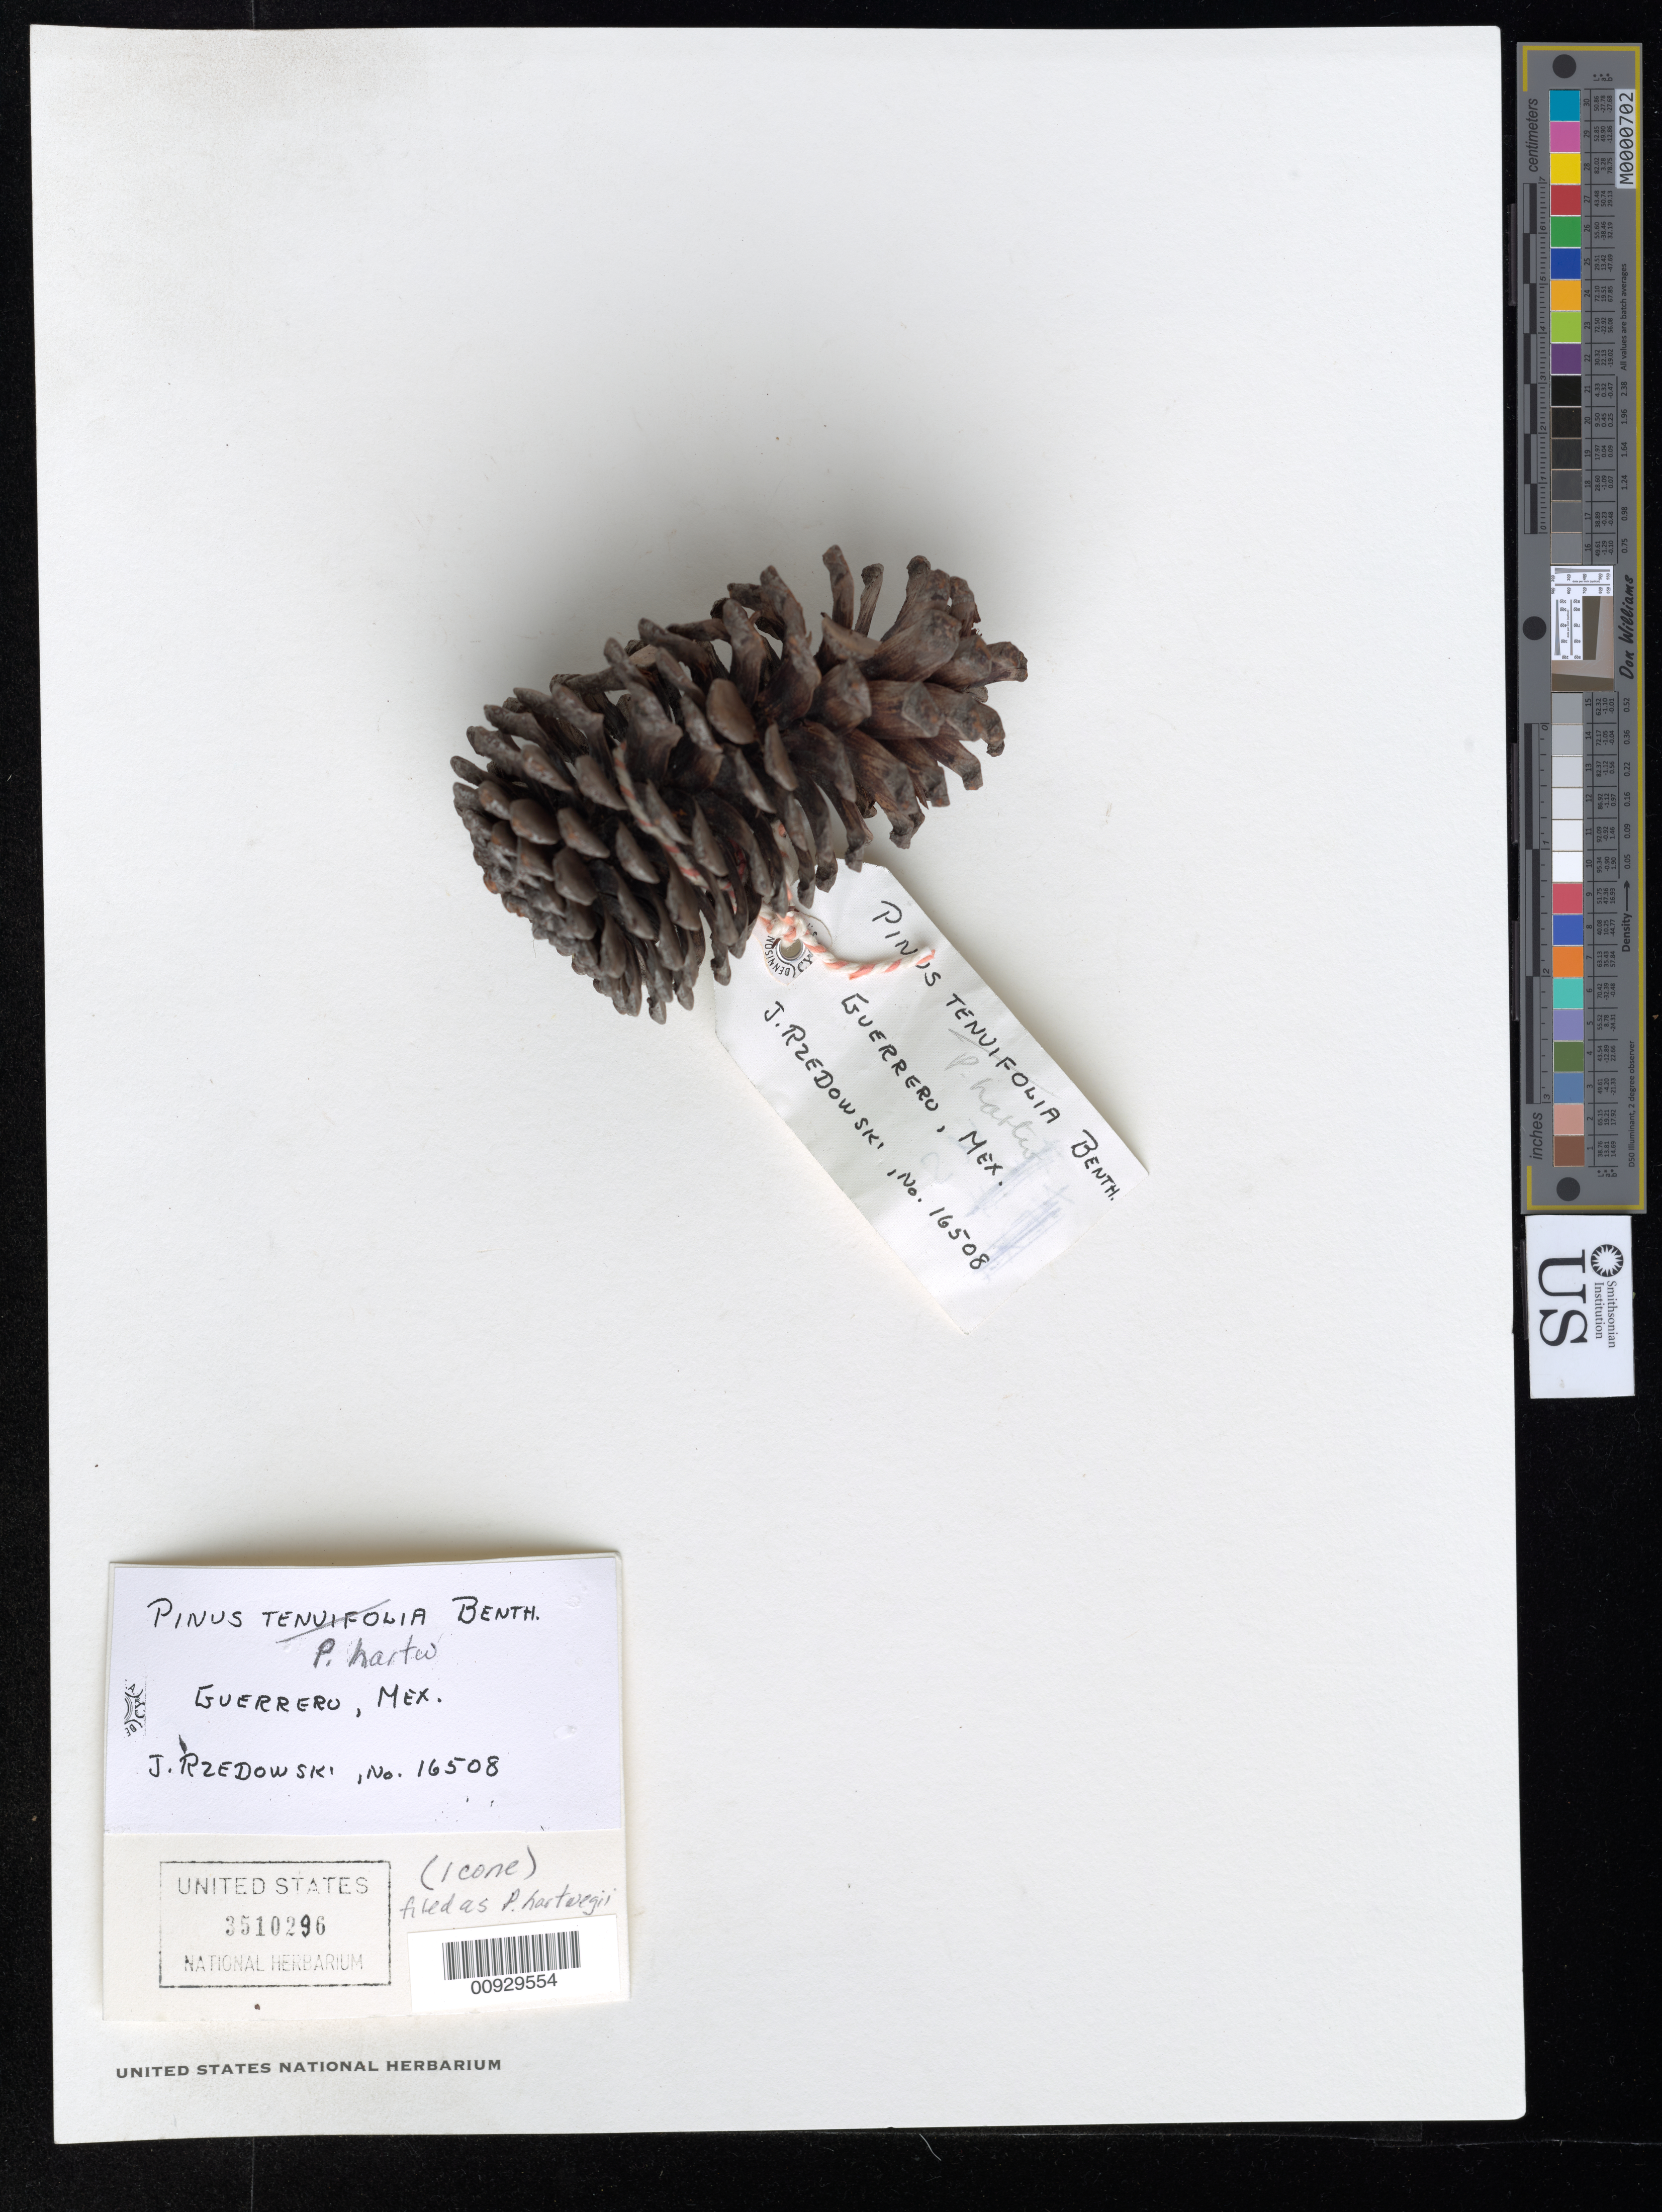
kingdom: Plantae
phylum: Tracheophyta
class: Pinopsida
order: Pinales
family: Pinaceae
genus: Pinus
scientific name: Pinus hartwegii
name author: Lindl.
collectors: J. Rzedowski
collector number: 16508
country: Mexico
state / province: Guerrero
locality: Guerrero.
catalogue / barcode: US 3510296